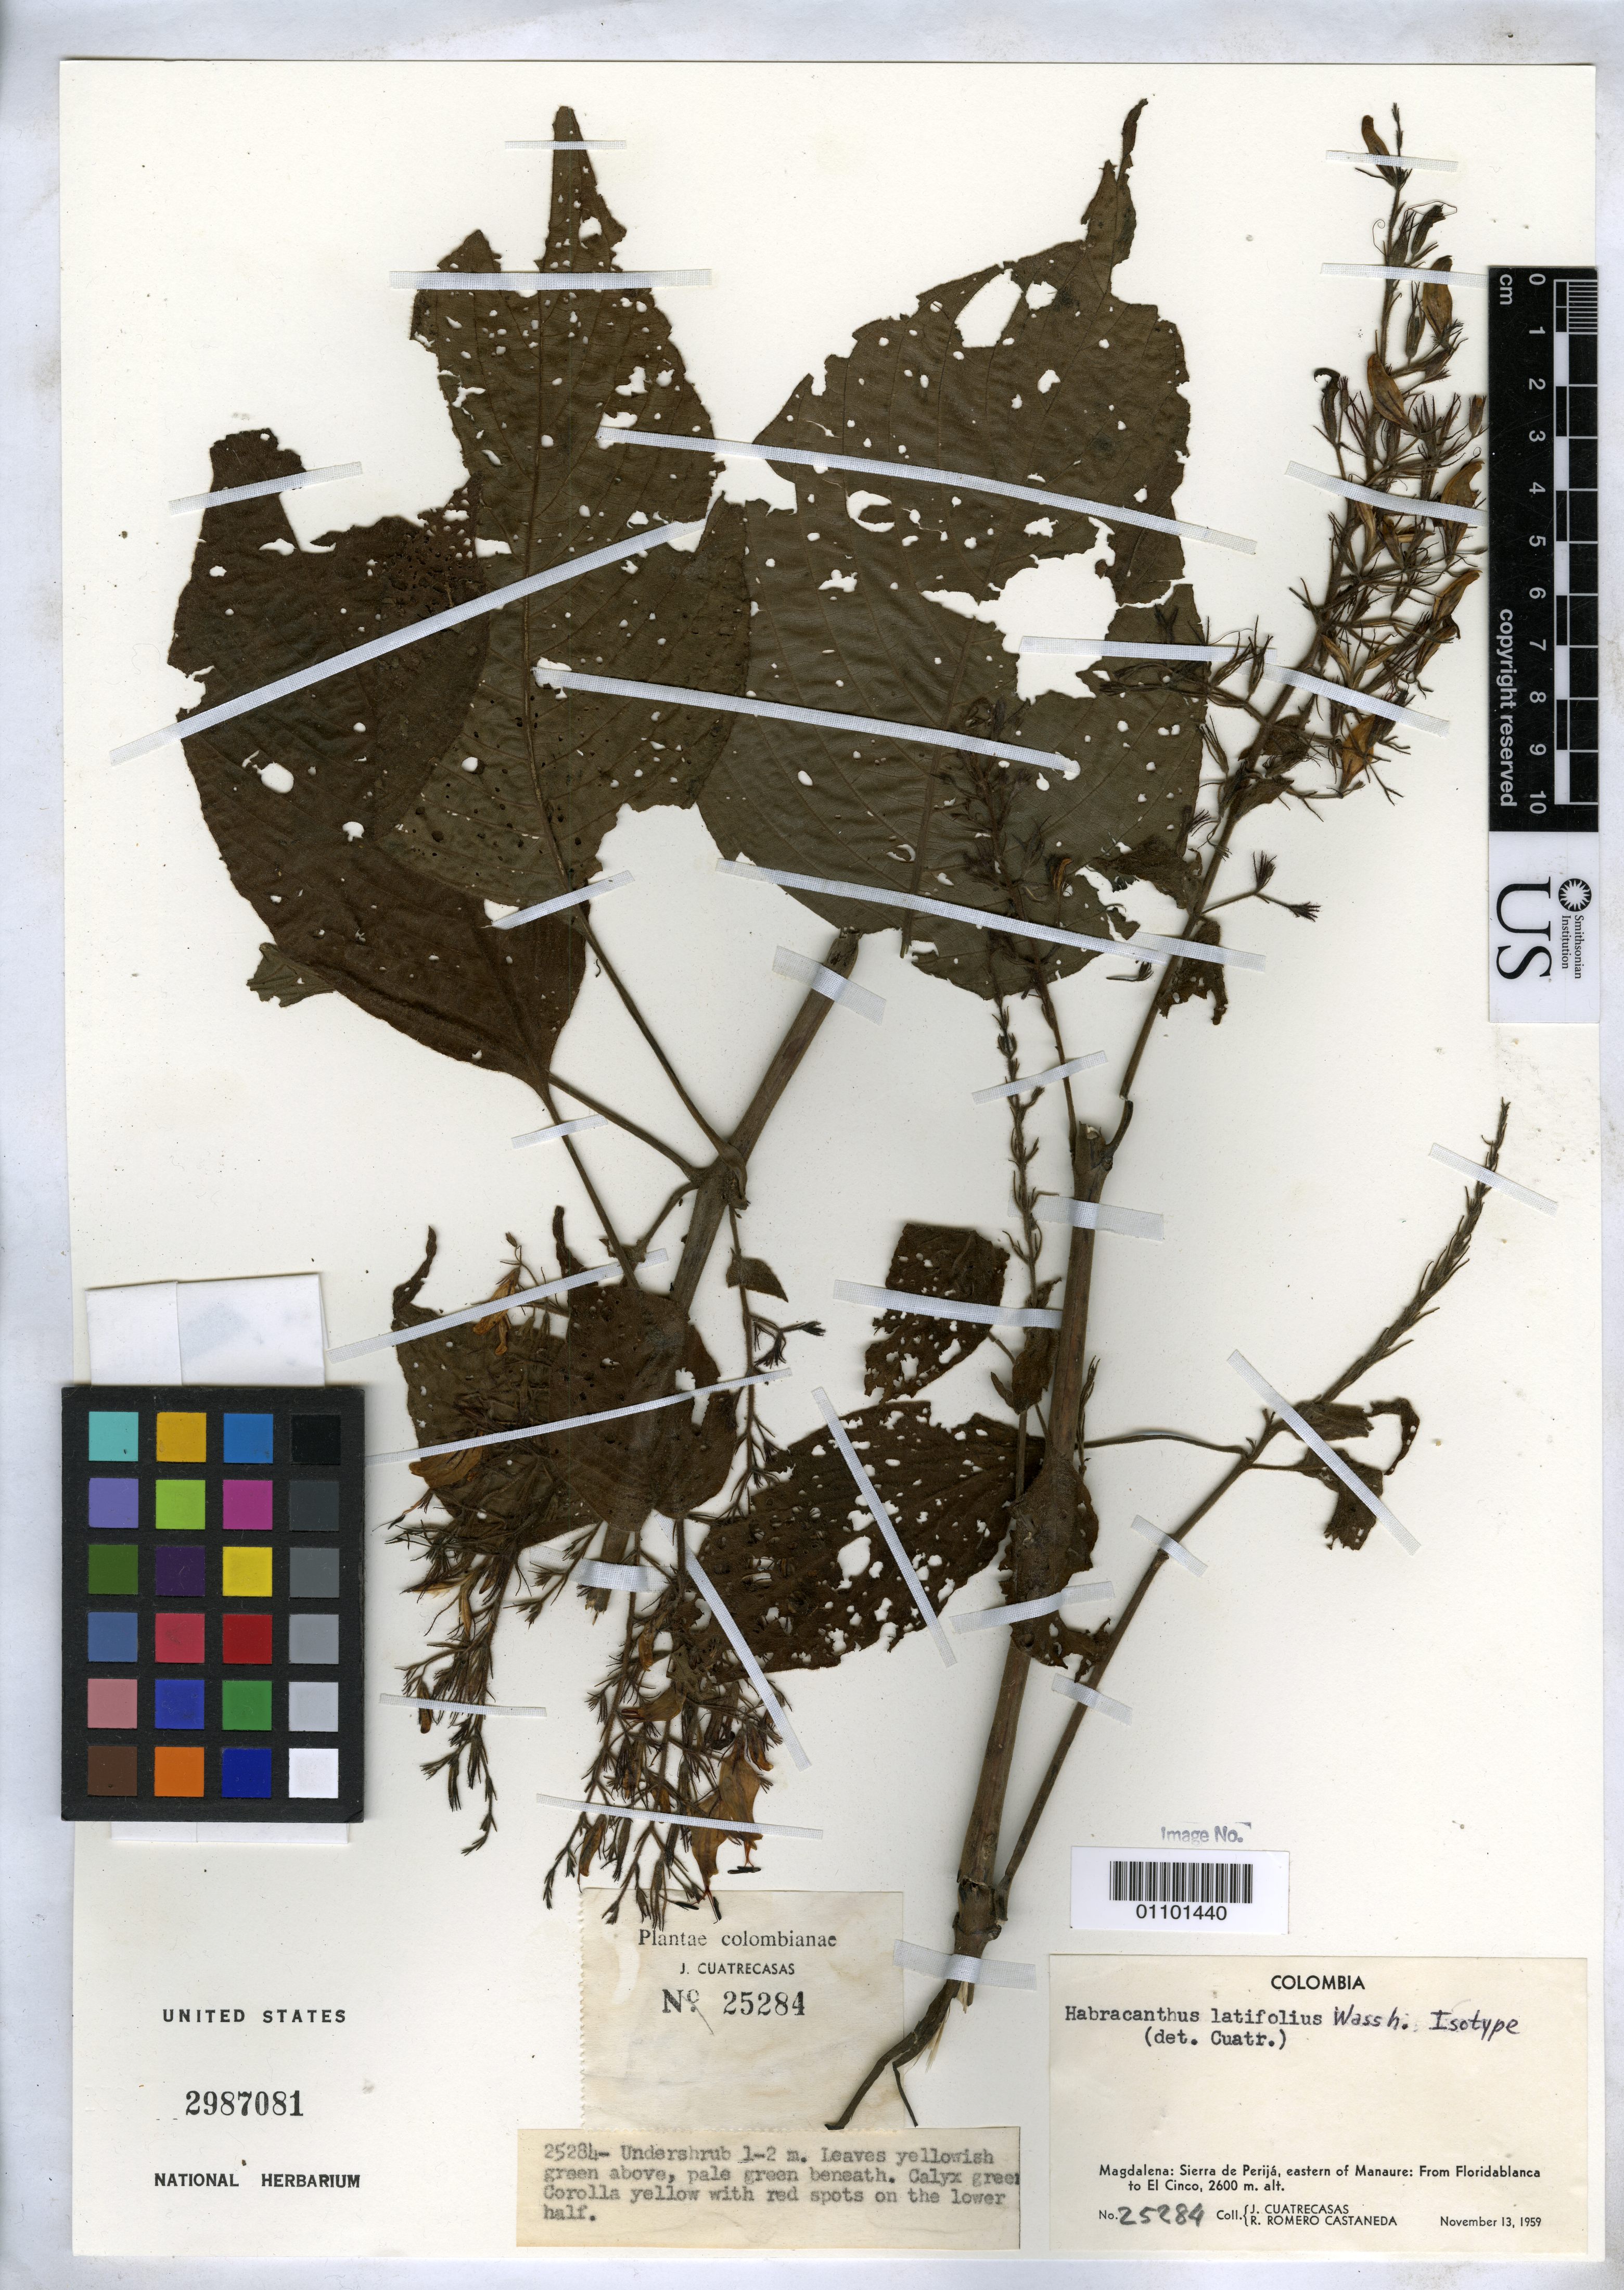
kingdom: Plantae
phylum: Tracheophyta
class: Magnoliopsida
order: Lamiales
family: Acanthaceae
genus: Habracanthus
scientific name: Habracanthus latifolius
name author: Wassh.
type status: Isotype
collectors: J. Cuatrecasas & R. Romero Castañeda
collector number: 25284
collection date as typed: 13 Nov 1959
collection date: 1959-11-13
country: Colombia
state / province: Magdalena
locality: Sierra de Perija, E of Manaure, from Florida Blanca to El Cinco.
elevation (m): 2600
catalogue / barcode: US 2987081